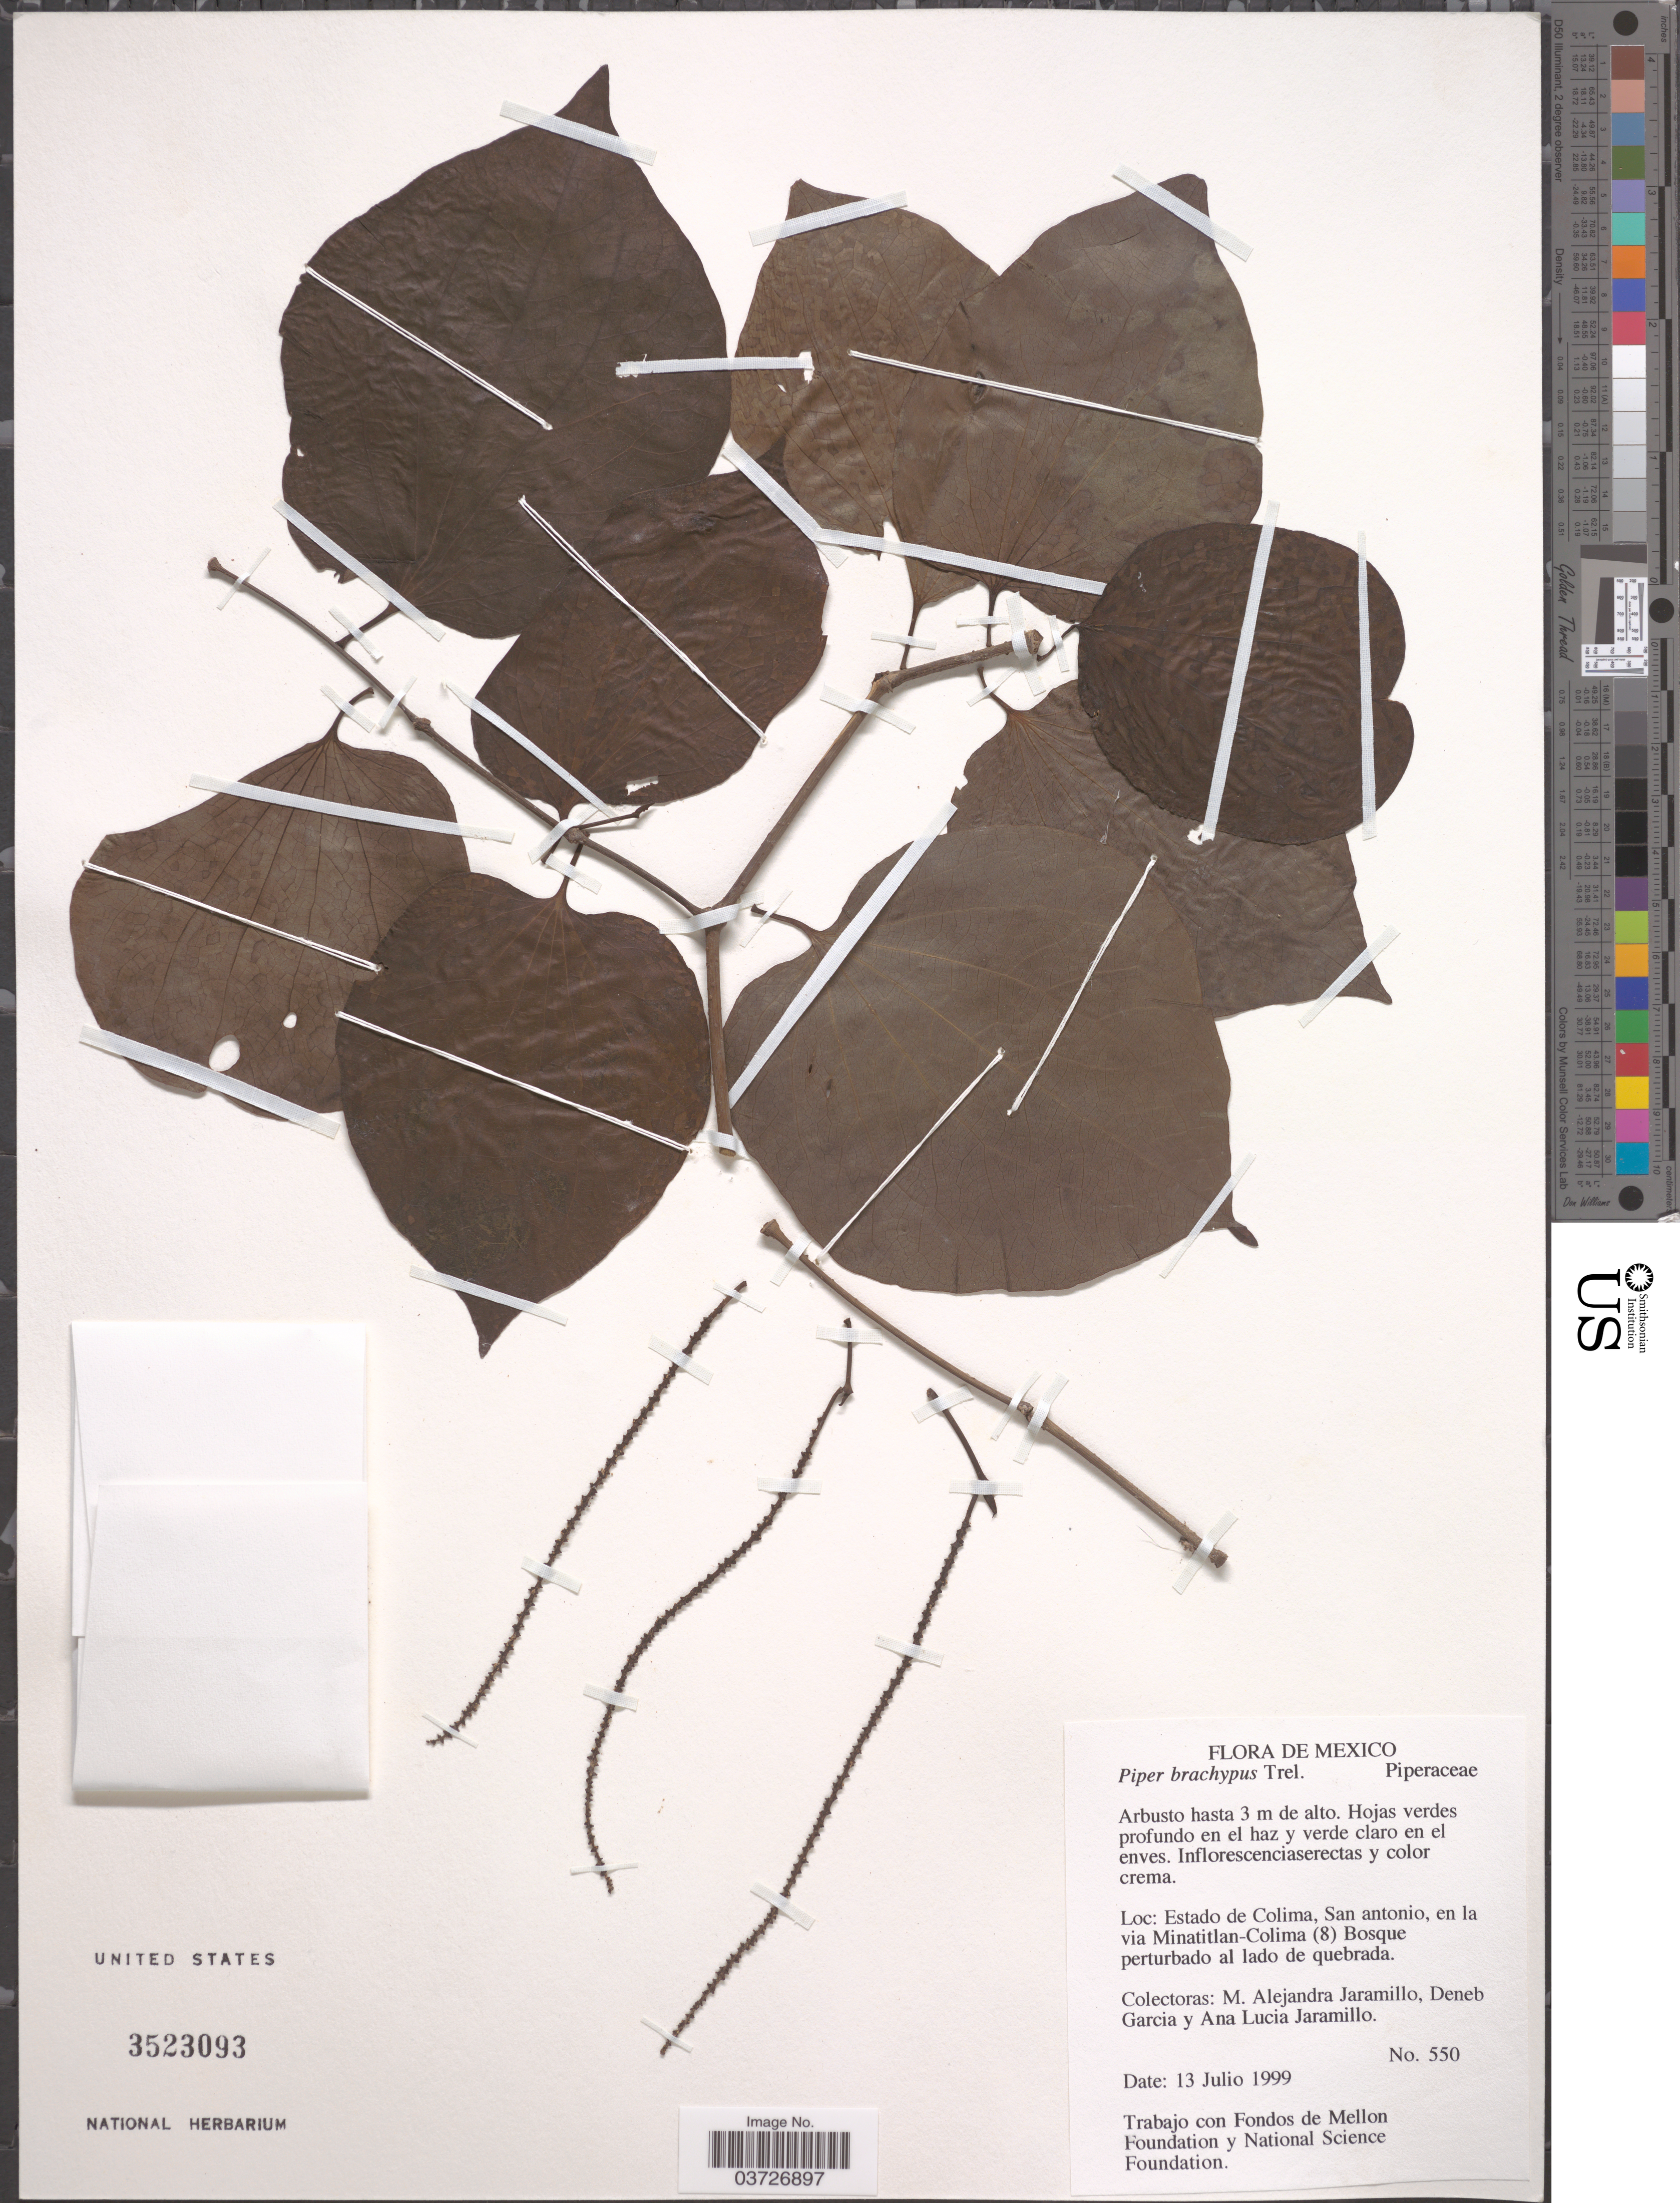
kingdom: Plantae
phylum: Tracheophyta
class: Magnoliopsida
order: Piperales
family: Piperaceae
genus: Piper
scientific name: Piper brachypus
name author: Trel.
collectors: M. A. Jaramillo, D. Garcia & A. Jaramillo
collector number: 550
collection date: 1999-07-13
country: Mexico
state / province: Colima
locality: San antonio, en la via Minatitlan-Colima (8).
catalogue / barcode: US 3523093